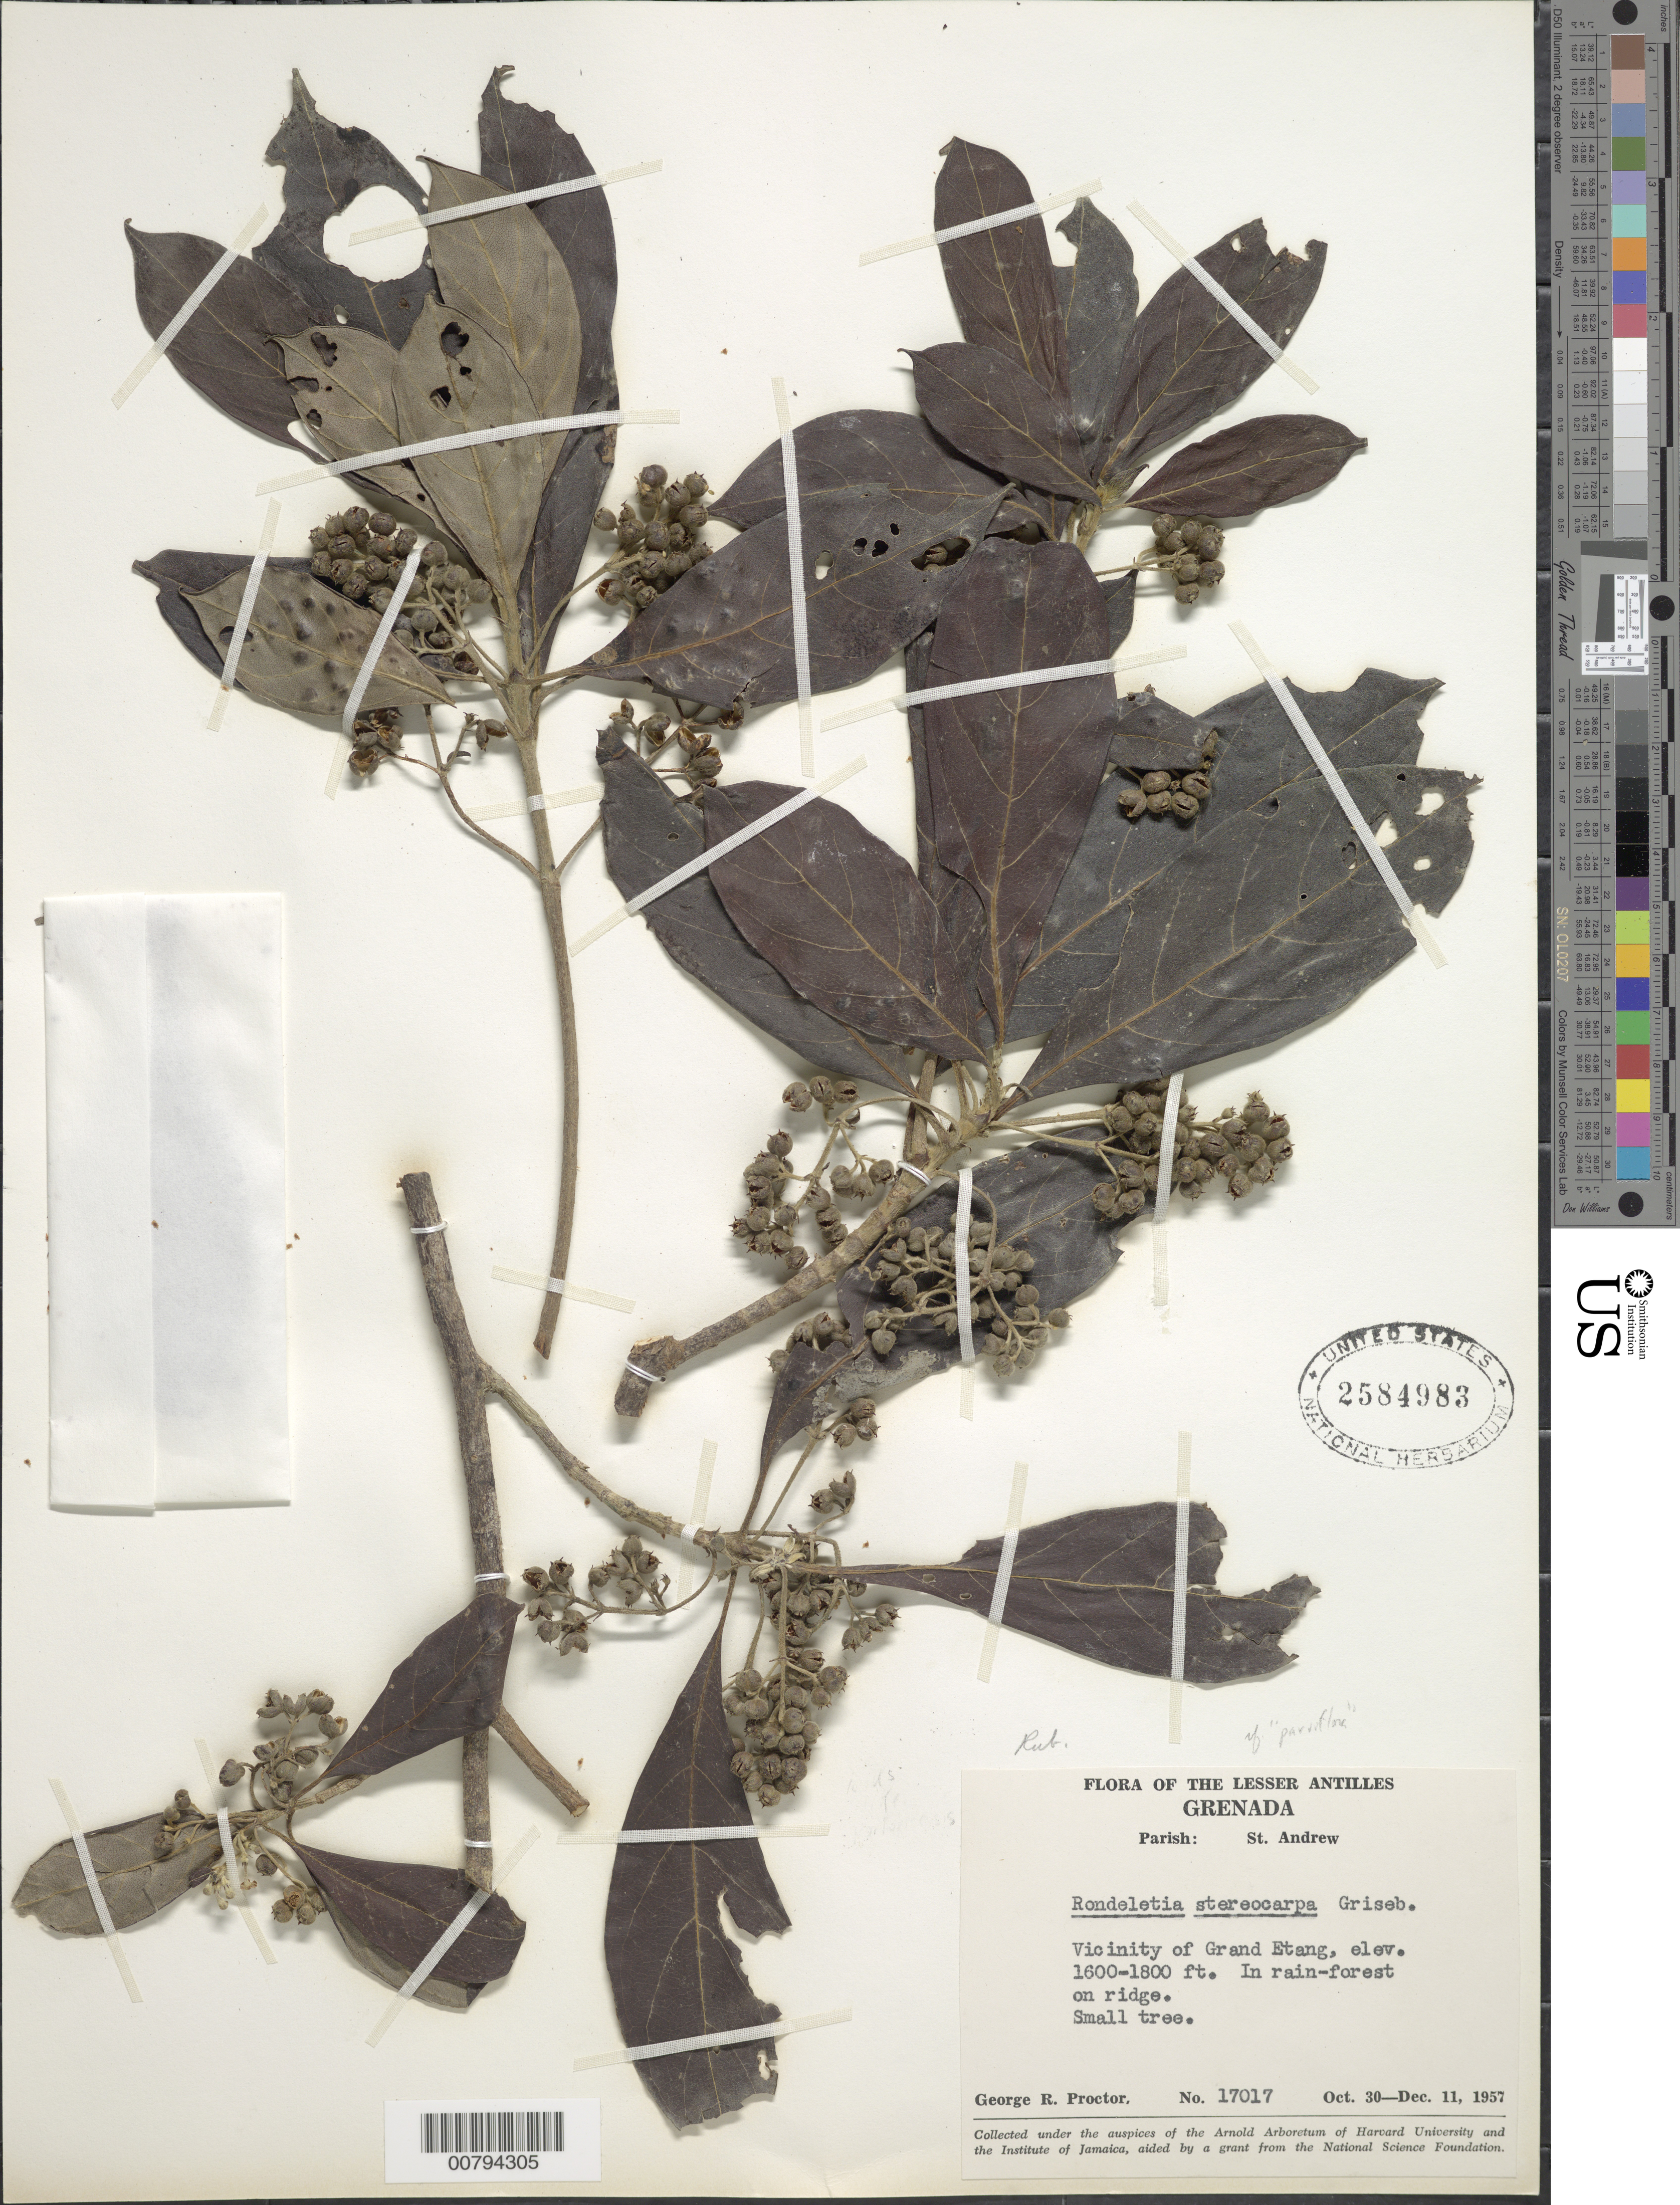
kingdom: Plantae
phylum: Tracheophyta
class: Magnoliopsida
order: Gentianales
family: Rubiaceae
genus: Rondeletia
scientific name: Rondeletia parviflora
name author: Poir.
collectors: G. R. Proctor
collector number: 17017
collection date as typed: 30 Oct 1957 to 11 Dec 1957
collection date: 1957-10-30/1957-12-11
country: Grenada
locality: On ridge. Vicinity of Grand Etang.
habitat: Rainforest on ridge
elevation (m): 488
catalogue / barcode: US 2584983